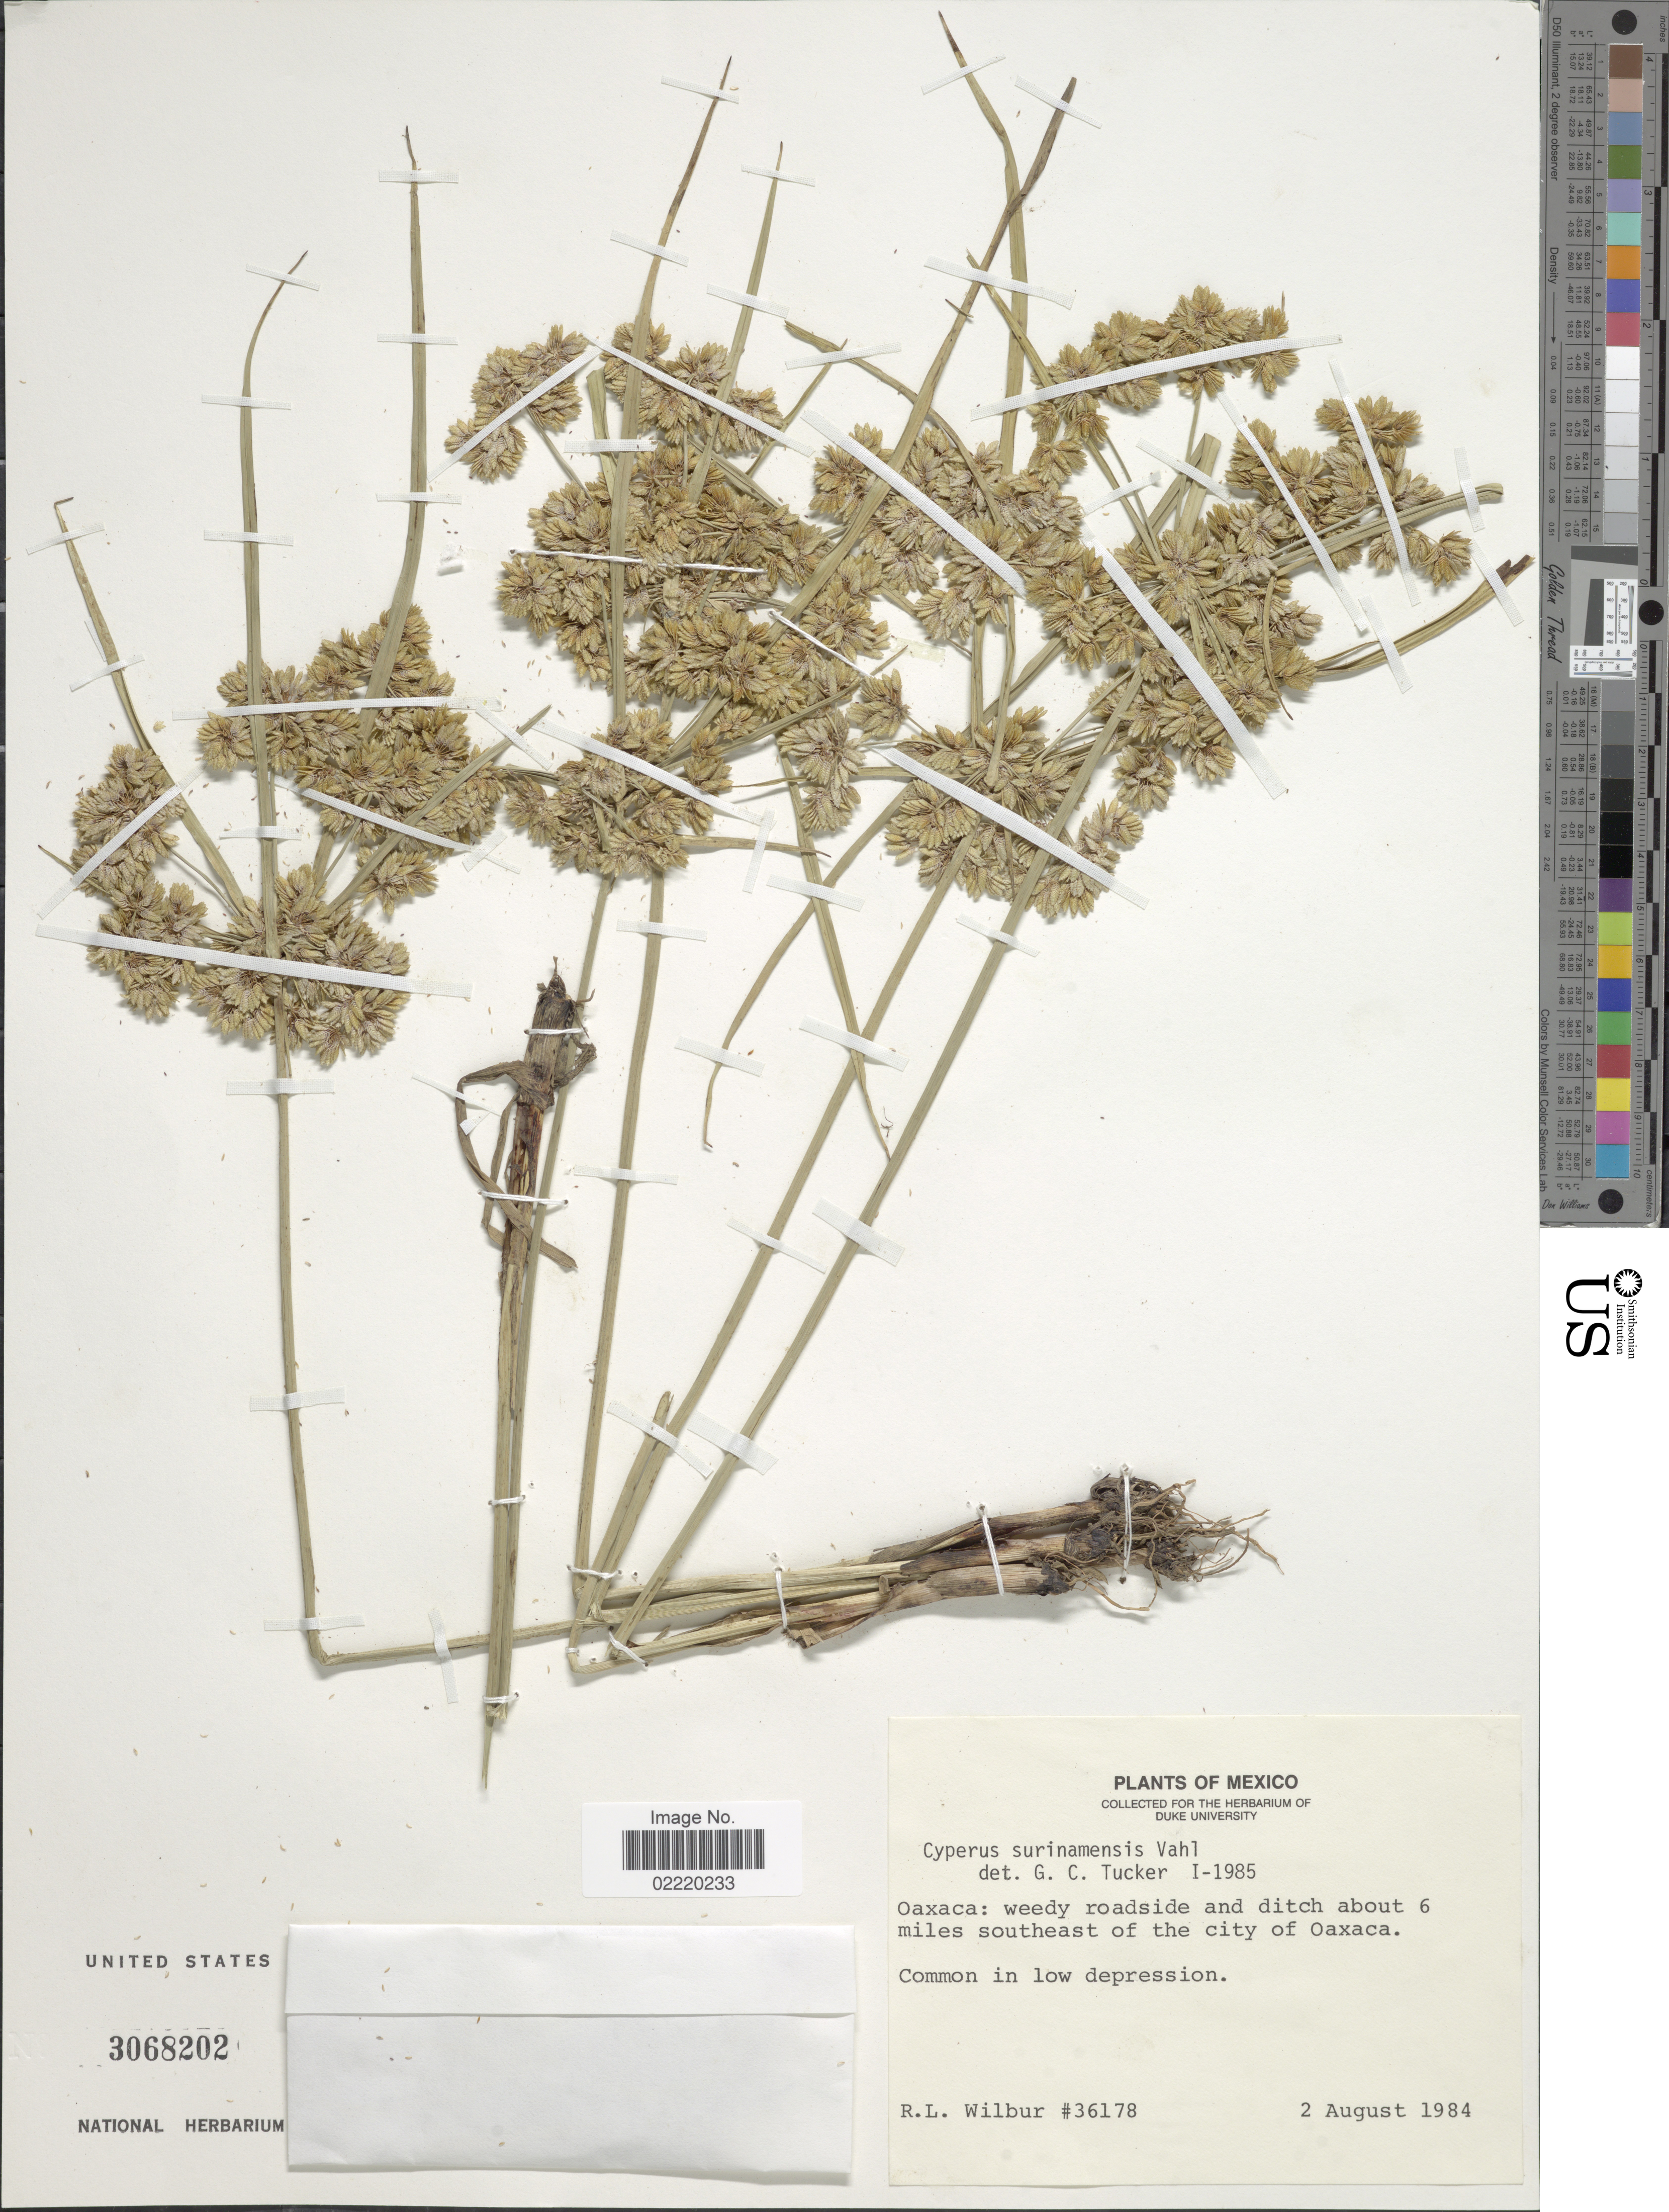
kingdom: Plantae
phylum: Tracheophyta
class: Liliopsida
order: Poales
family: Cyperaceae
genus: Cyperus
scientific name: Cyperus surinamensis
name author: Rottb.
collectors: R. L. Wilbur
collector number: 36178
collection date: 1984-08-02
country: Mexico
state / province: Oaxaca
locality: Weedy roadside and ditch about 6 miles southeast of the city of Oaxaca.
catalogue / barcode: US 3068202